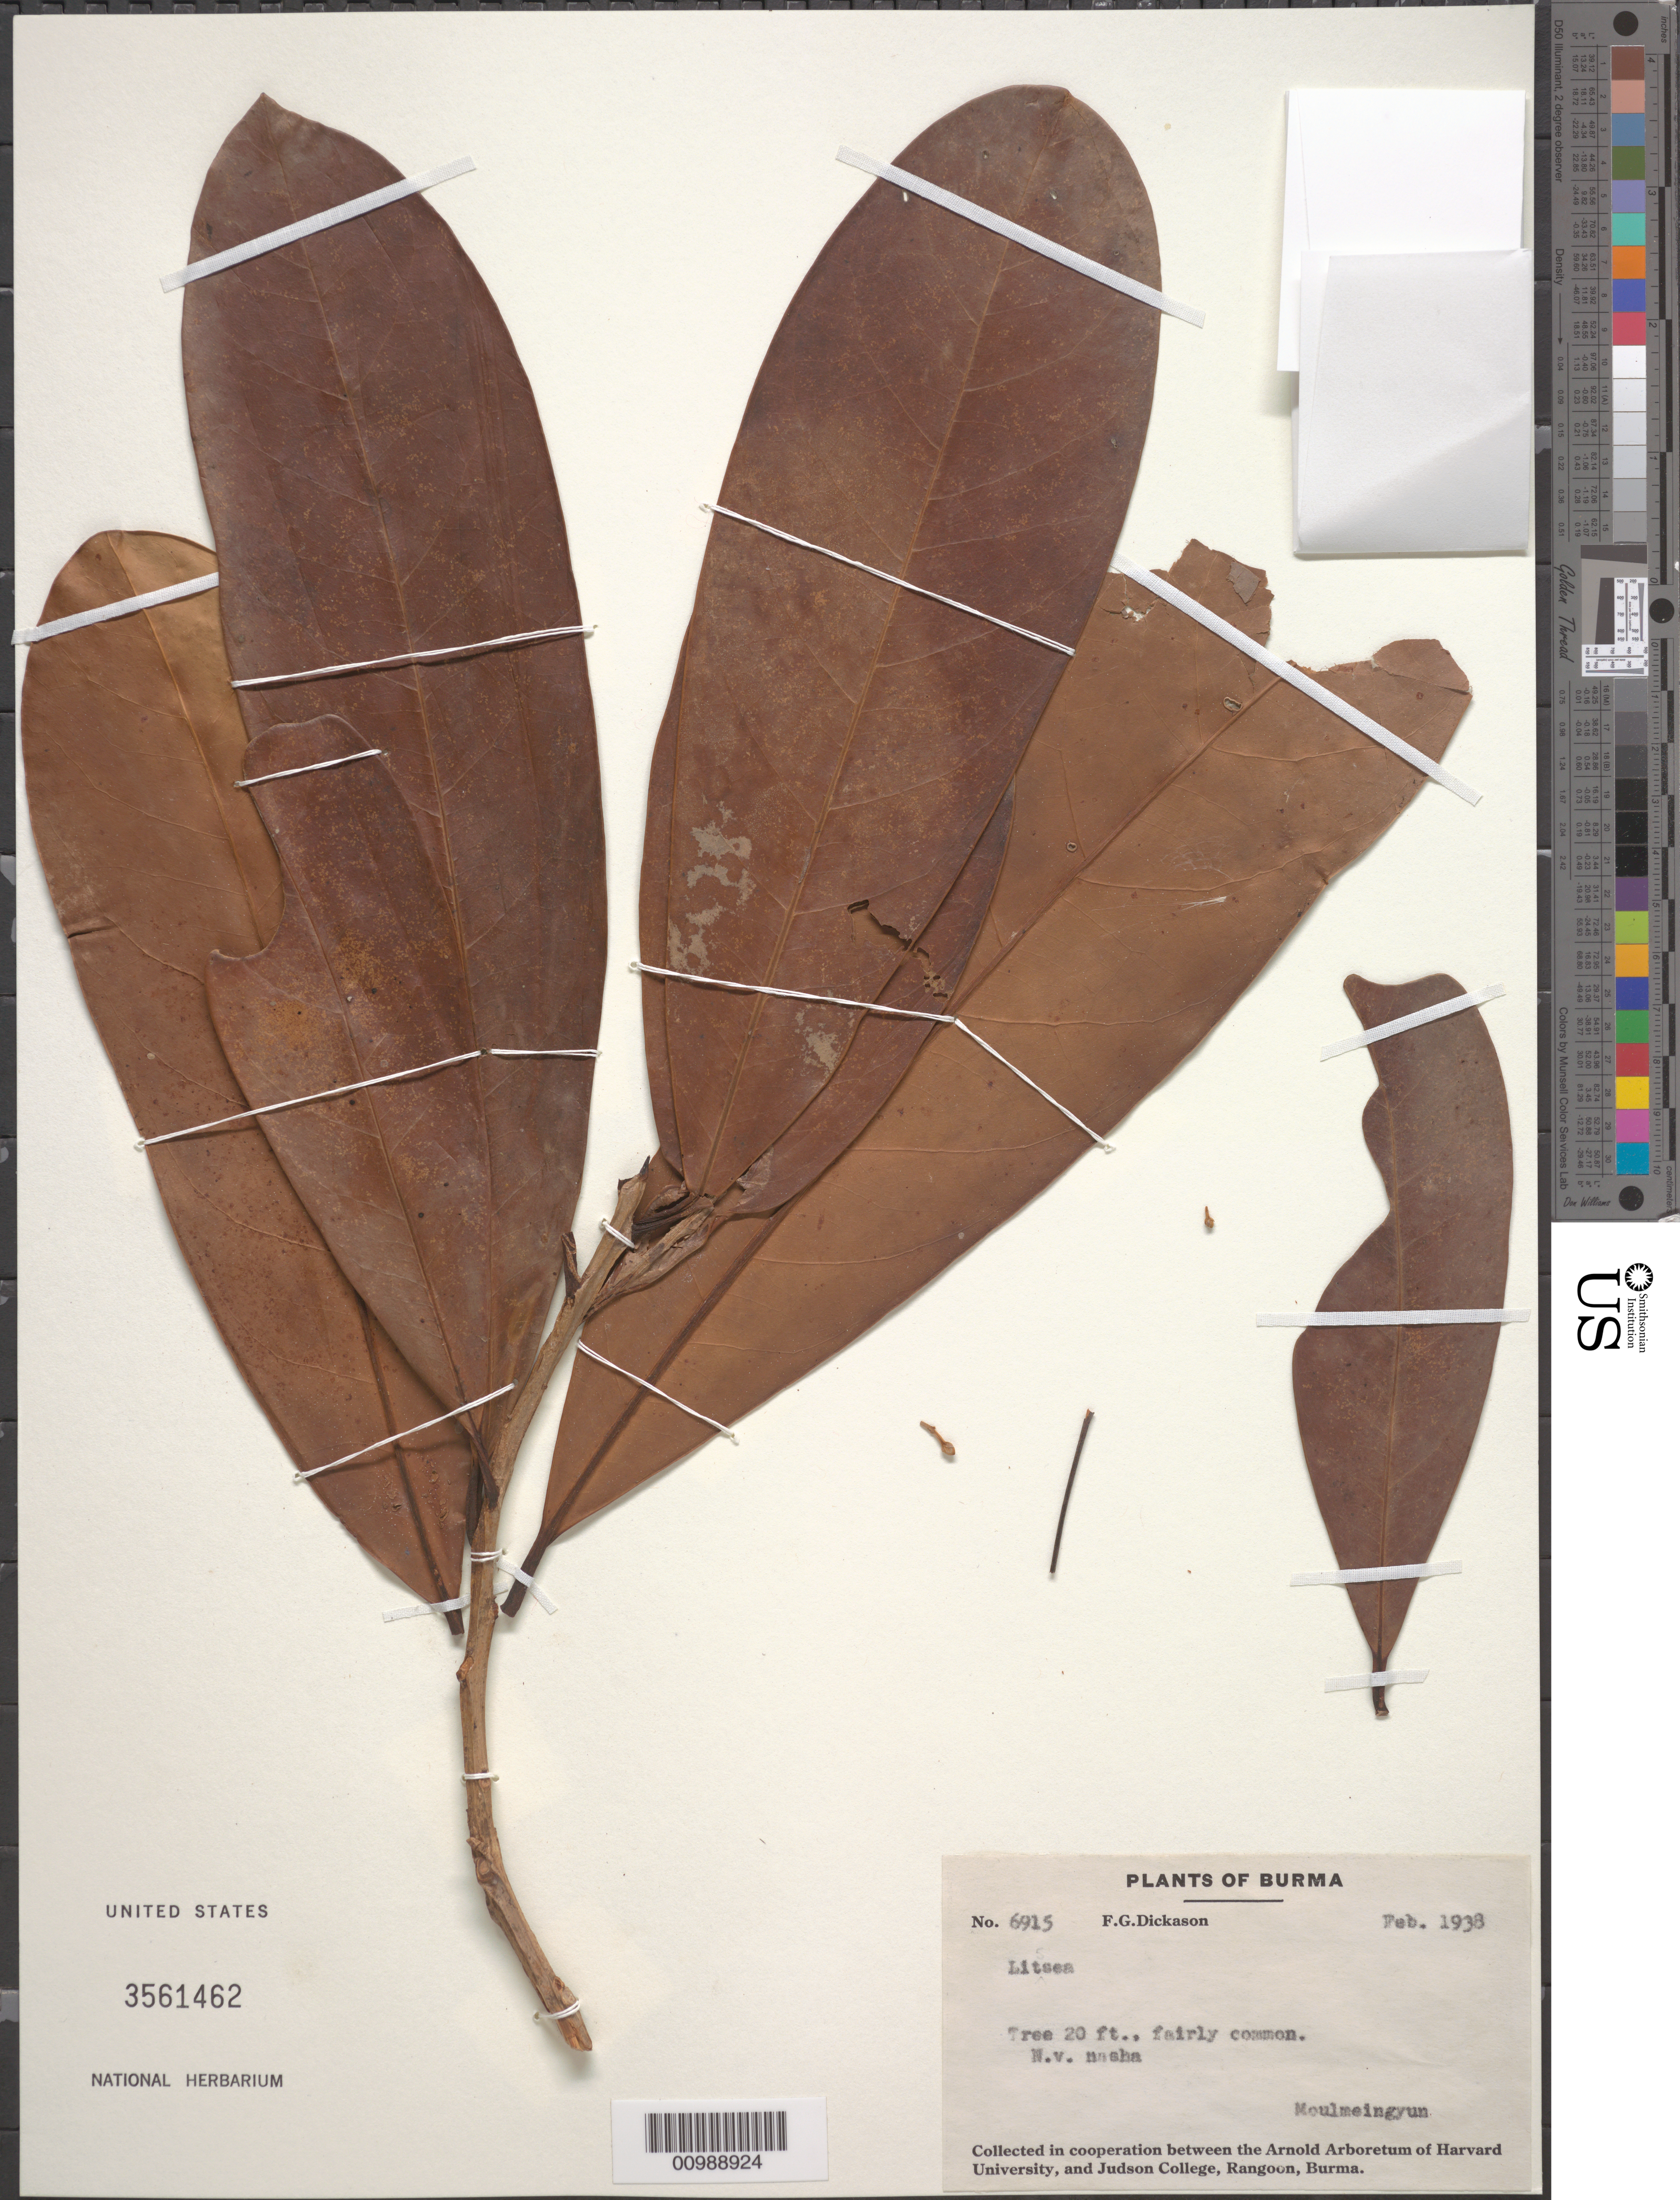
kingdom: Plantae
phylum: Tracheophyta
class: Magnoliopsida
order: Laurales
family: Lauraceae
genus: Litsea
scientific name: Litsea sp.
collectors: F. Dickason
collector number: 6915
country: Myanmar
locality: Moulmeingyun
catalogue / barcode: US 3561462